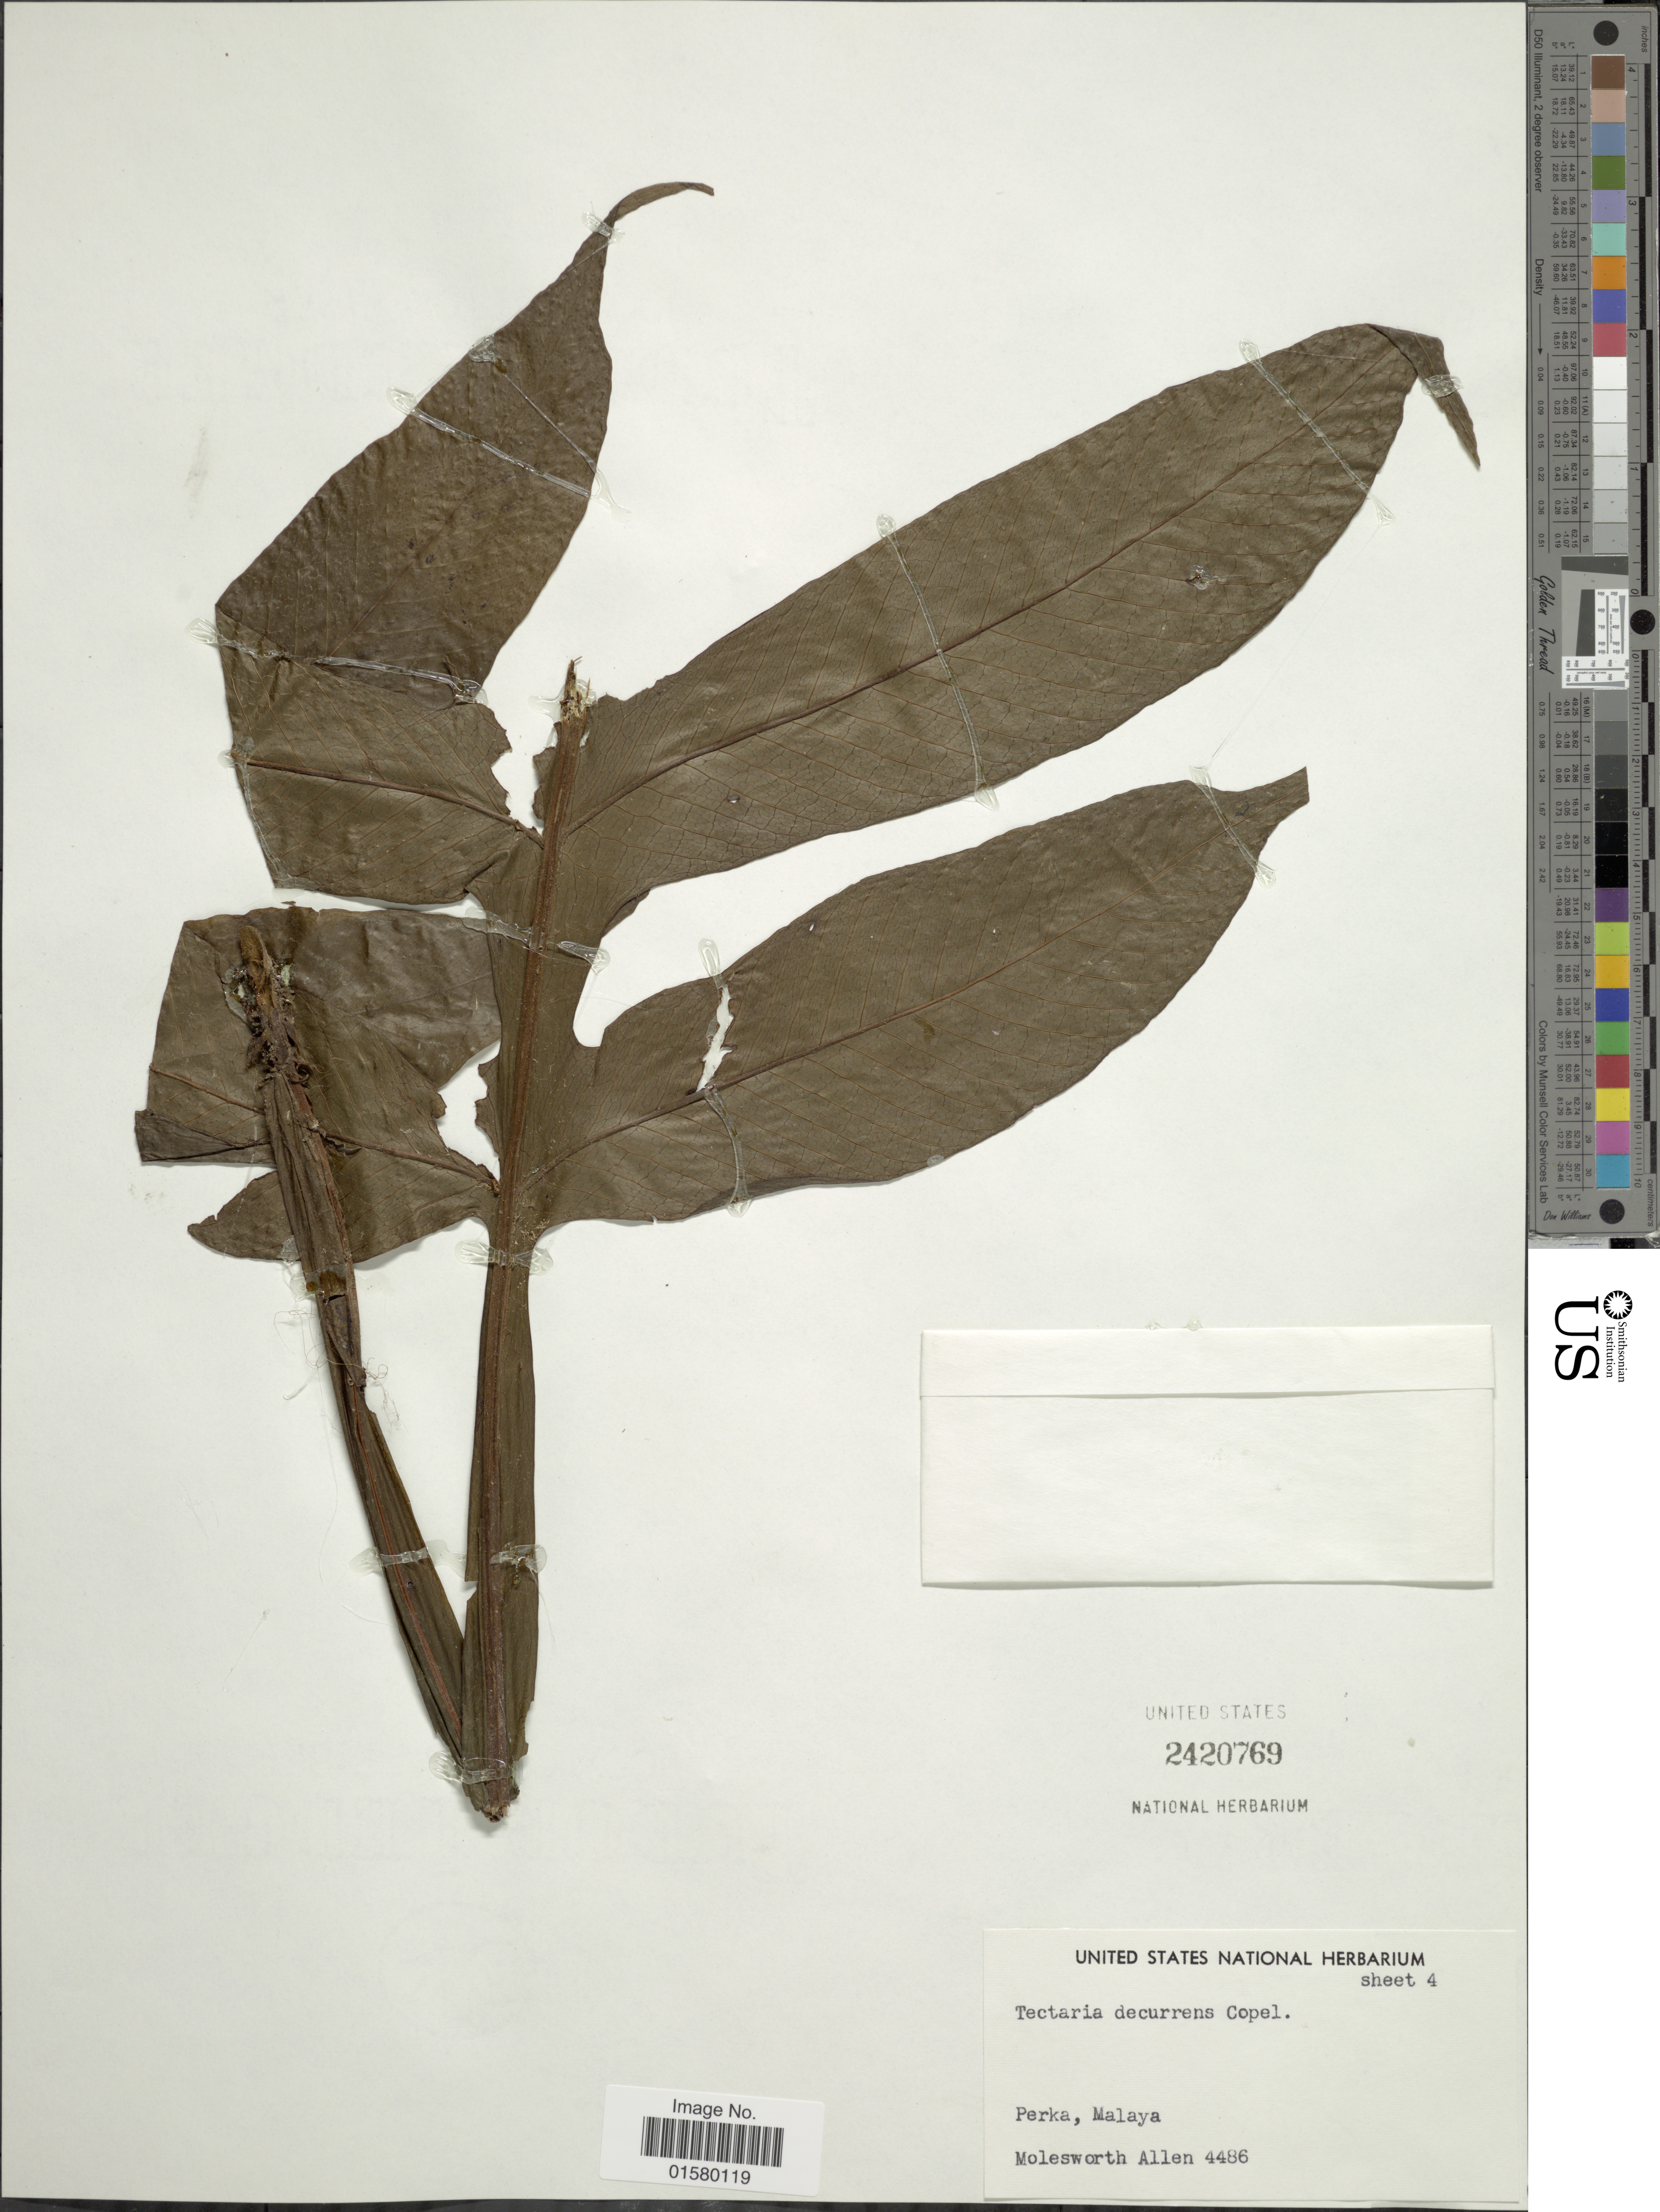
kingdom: Plantae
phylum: Tracheophyta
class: Polypodiopsida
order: Polypodiales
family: Tectariaceae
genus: Tectaria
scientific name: Tectaria decurrens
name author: (Presel.) Copel. in Elmer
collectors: B. E. G. Molesworth-Allen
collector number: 4486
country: Malaysia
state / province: Perak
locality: Perak, Malaya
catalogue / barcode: US 2420769